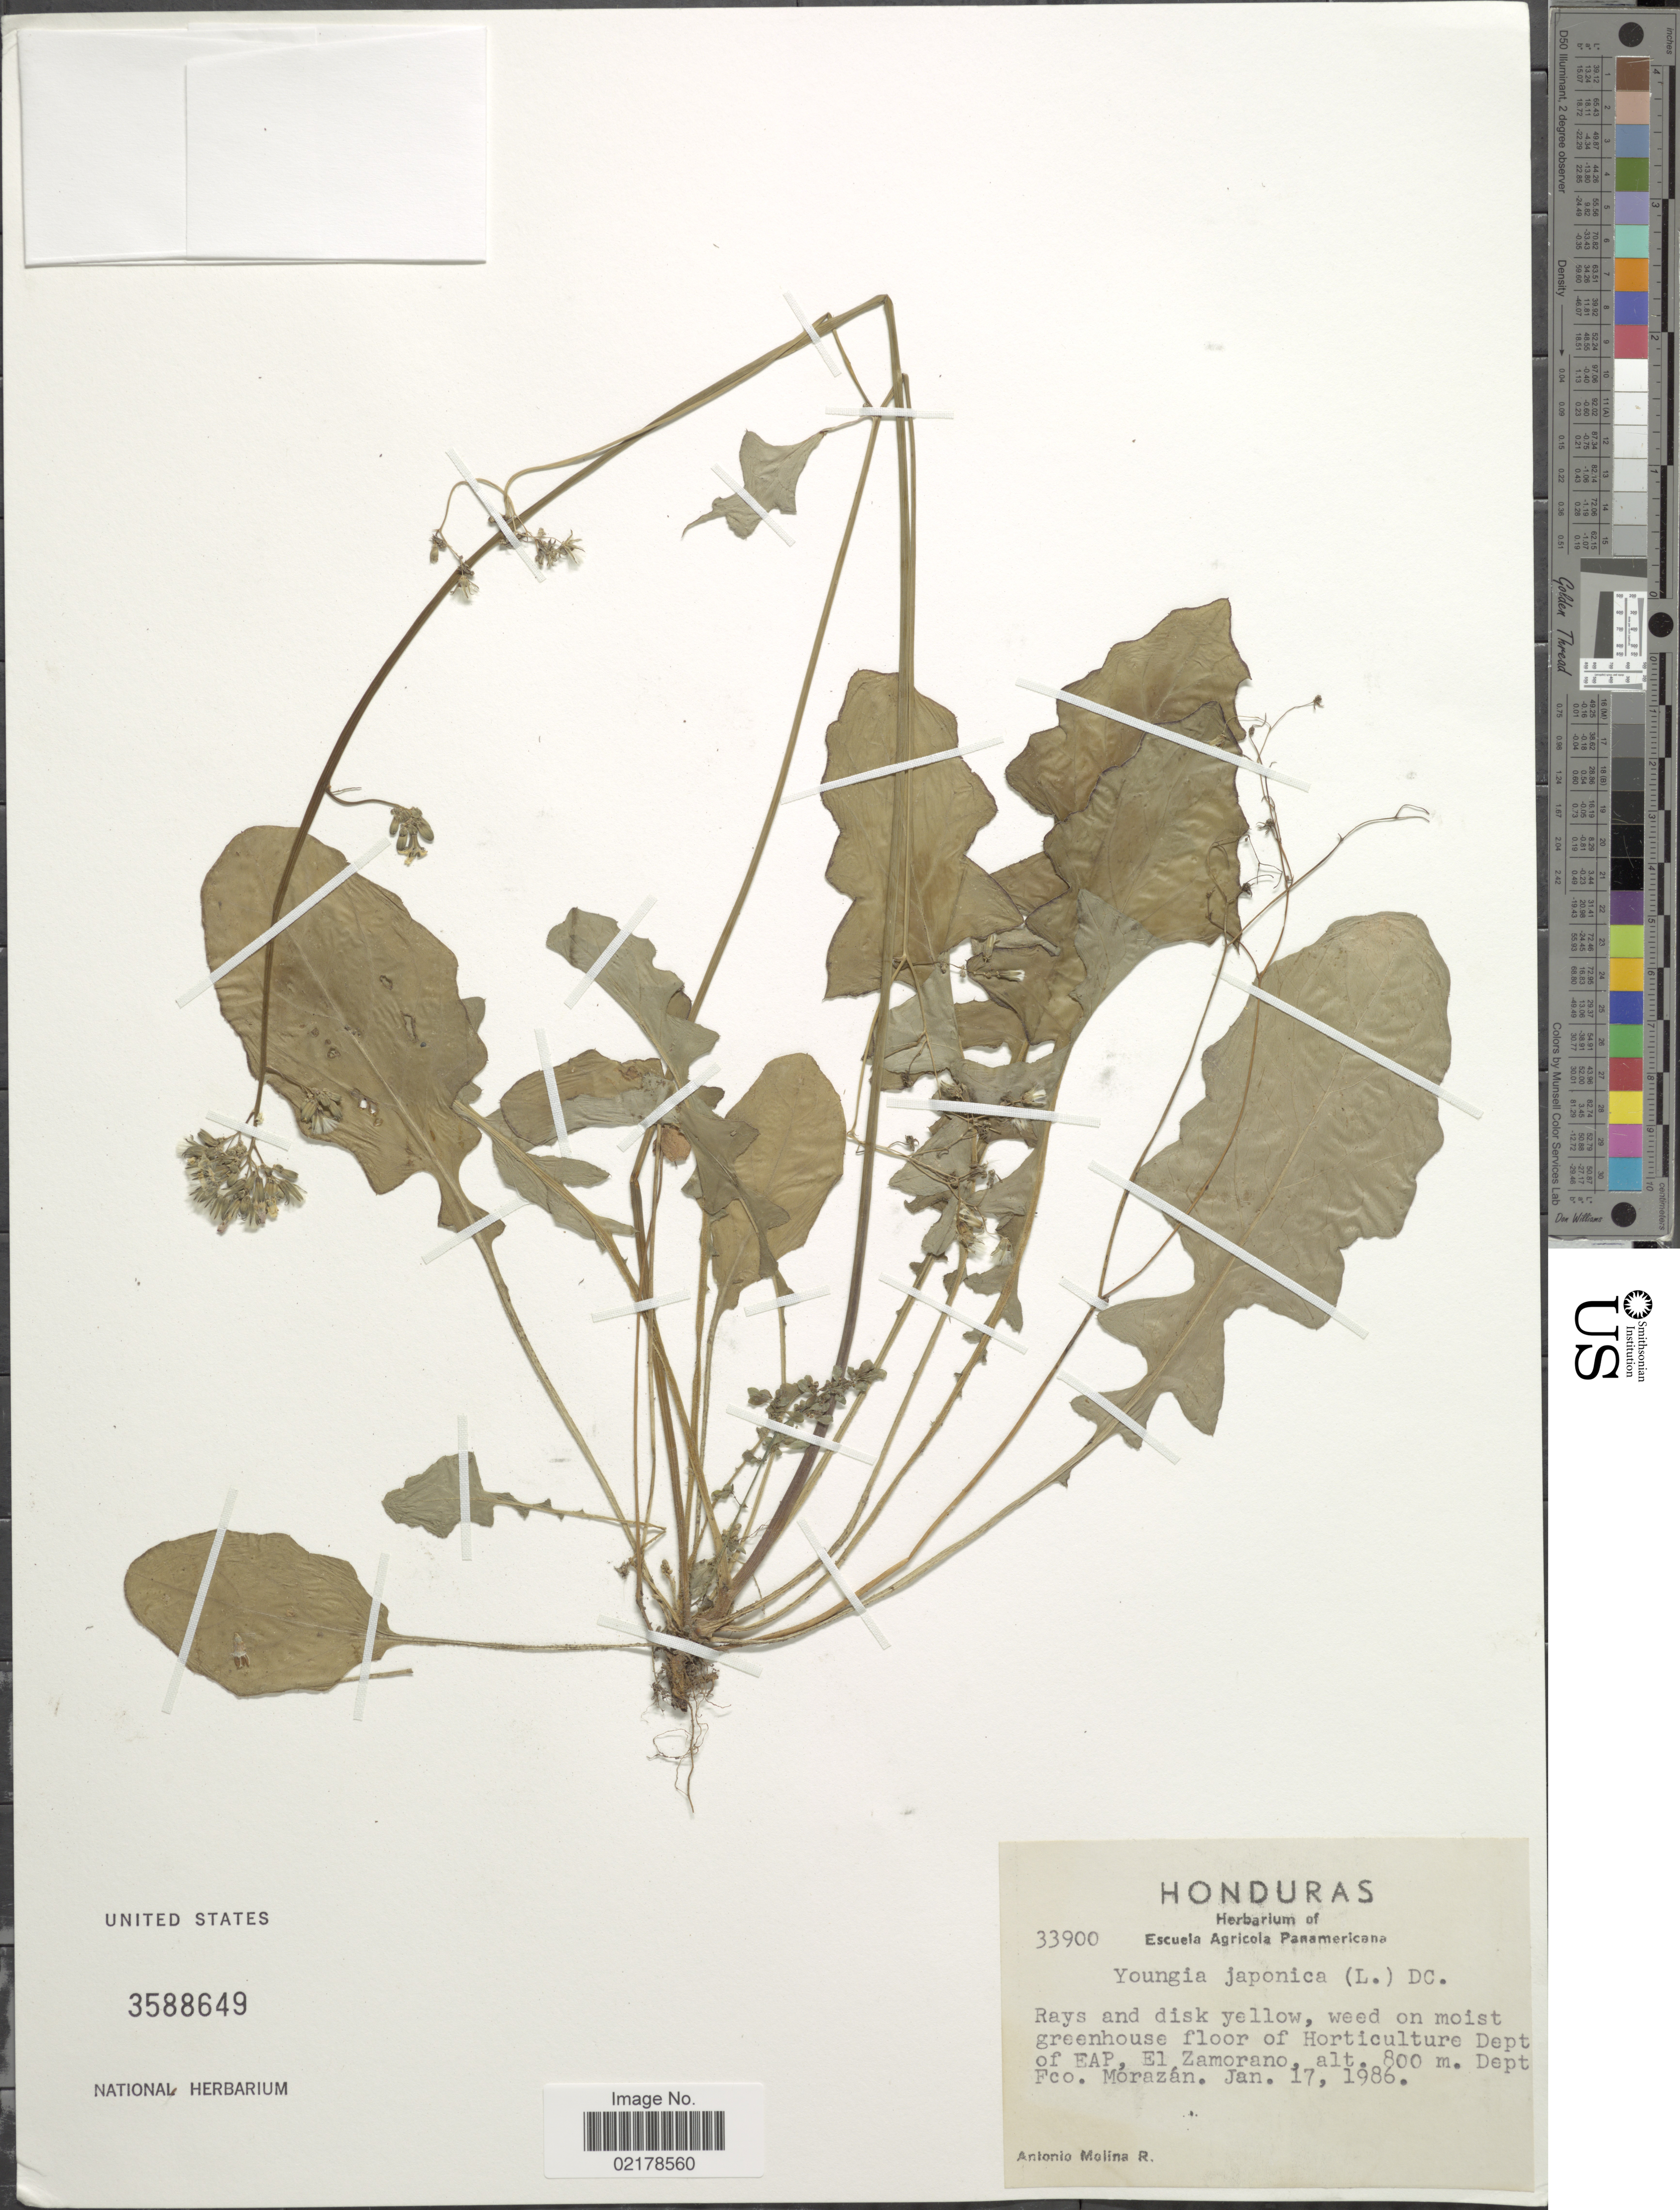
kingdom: Plantae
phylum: Tracheophyta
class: Magnoliopsida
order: Asterales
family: Asteraceae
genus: Youngia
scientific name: Youngia japonica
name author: (L.) DC.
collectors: A. Molina R.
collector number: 33900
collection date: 1986-01-17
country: Honduras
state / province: Fco. Morazán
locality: Weed on moist greenhouse floor of Horticulture Dept of EAP, El Zamprano, Dept. Fco. Morazán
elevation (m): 800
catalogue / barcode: US 3588649